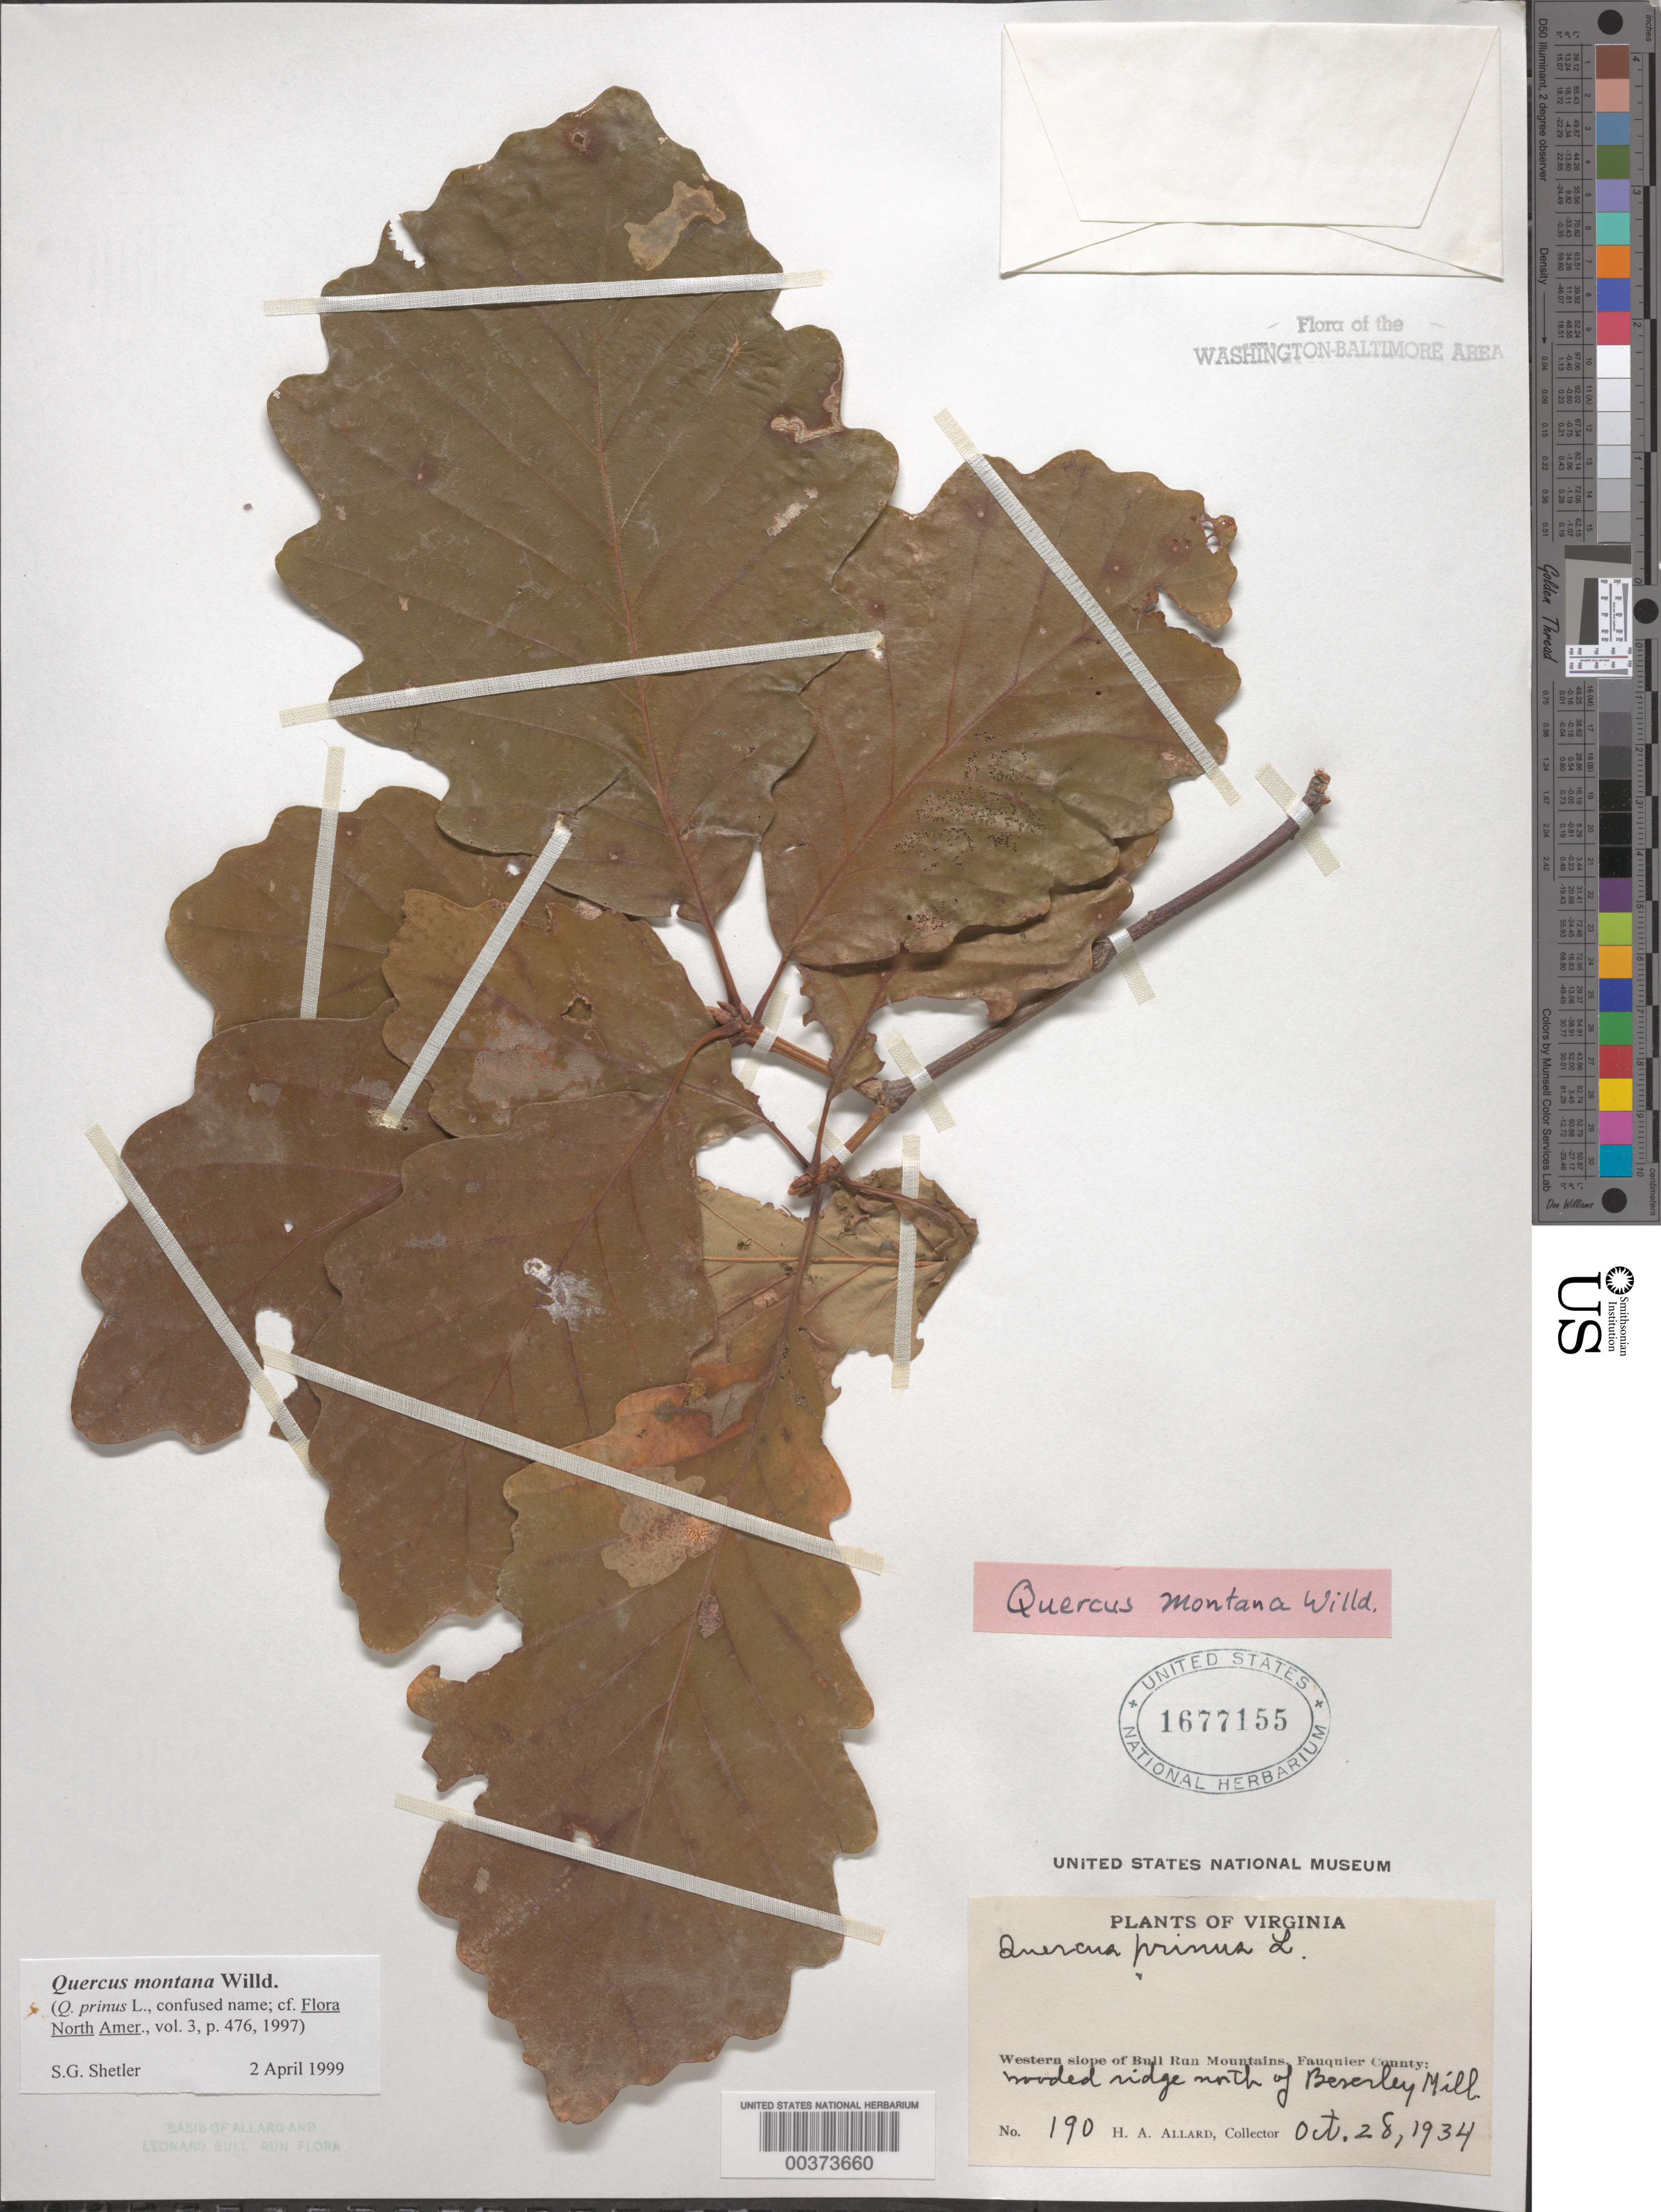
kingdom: Plantae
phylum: Tracheophyta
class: Magnoliopsida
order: Fagales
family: Fagaceae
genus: Quercus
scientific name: Quercus montana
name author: Willd.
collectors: H. A. Allard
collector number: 190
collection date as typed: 28 Oct 1934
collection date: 1934-10-28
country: United States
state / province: Virginia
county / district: Fauquier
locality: North of Beverley Mill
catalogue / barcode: US 1677155